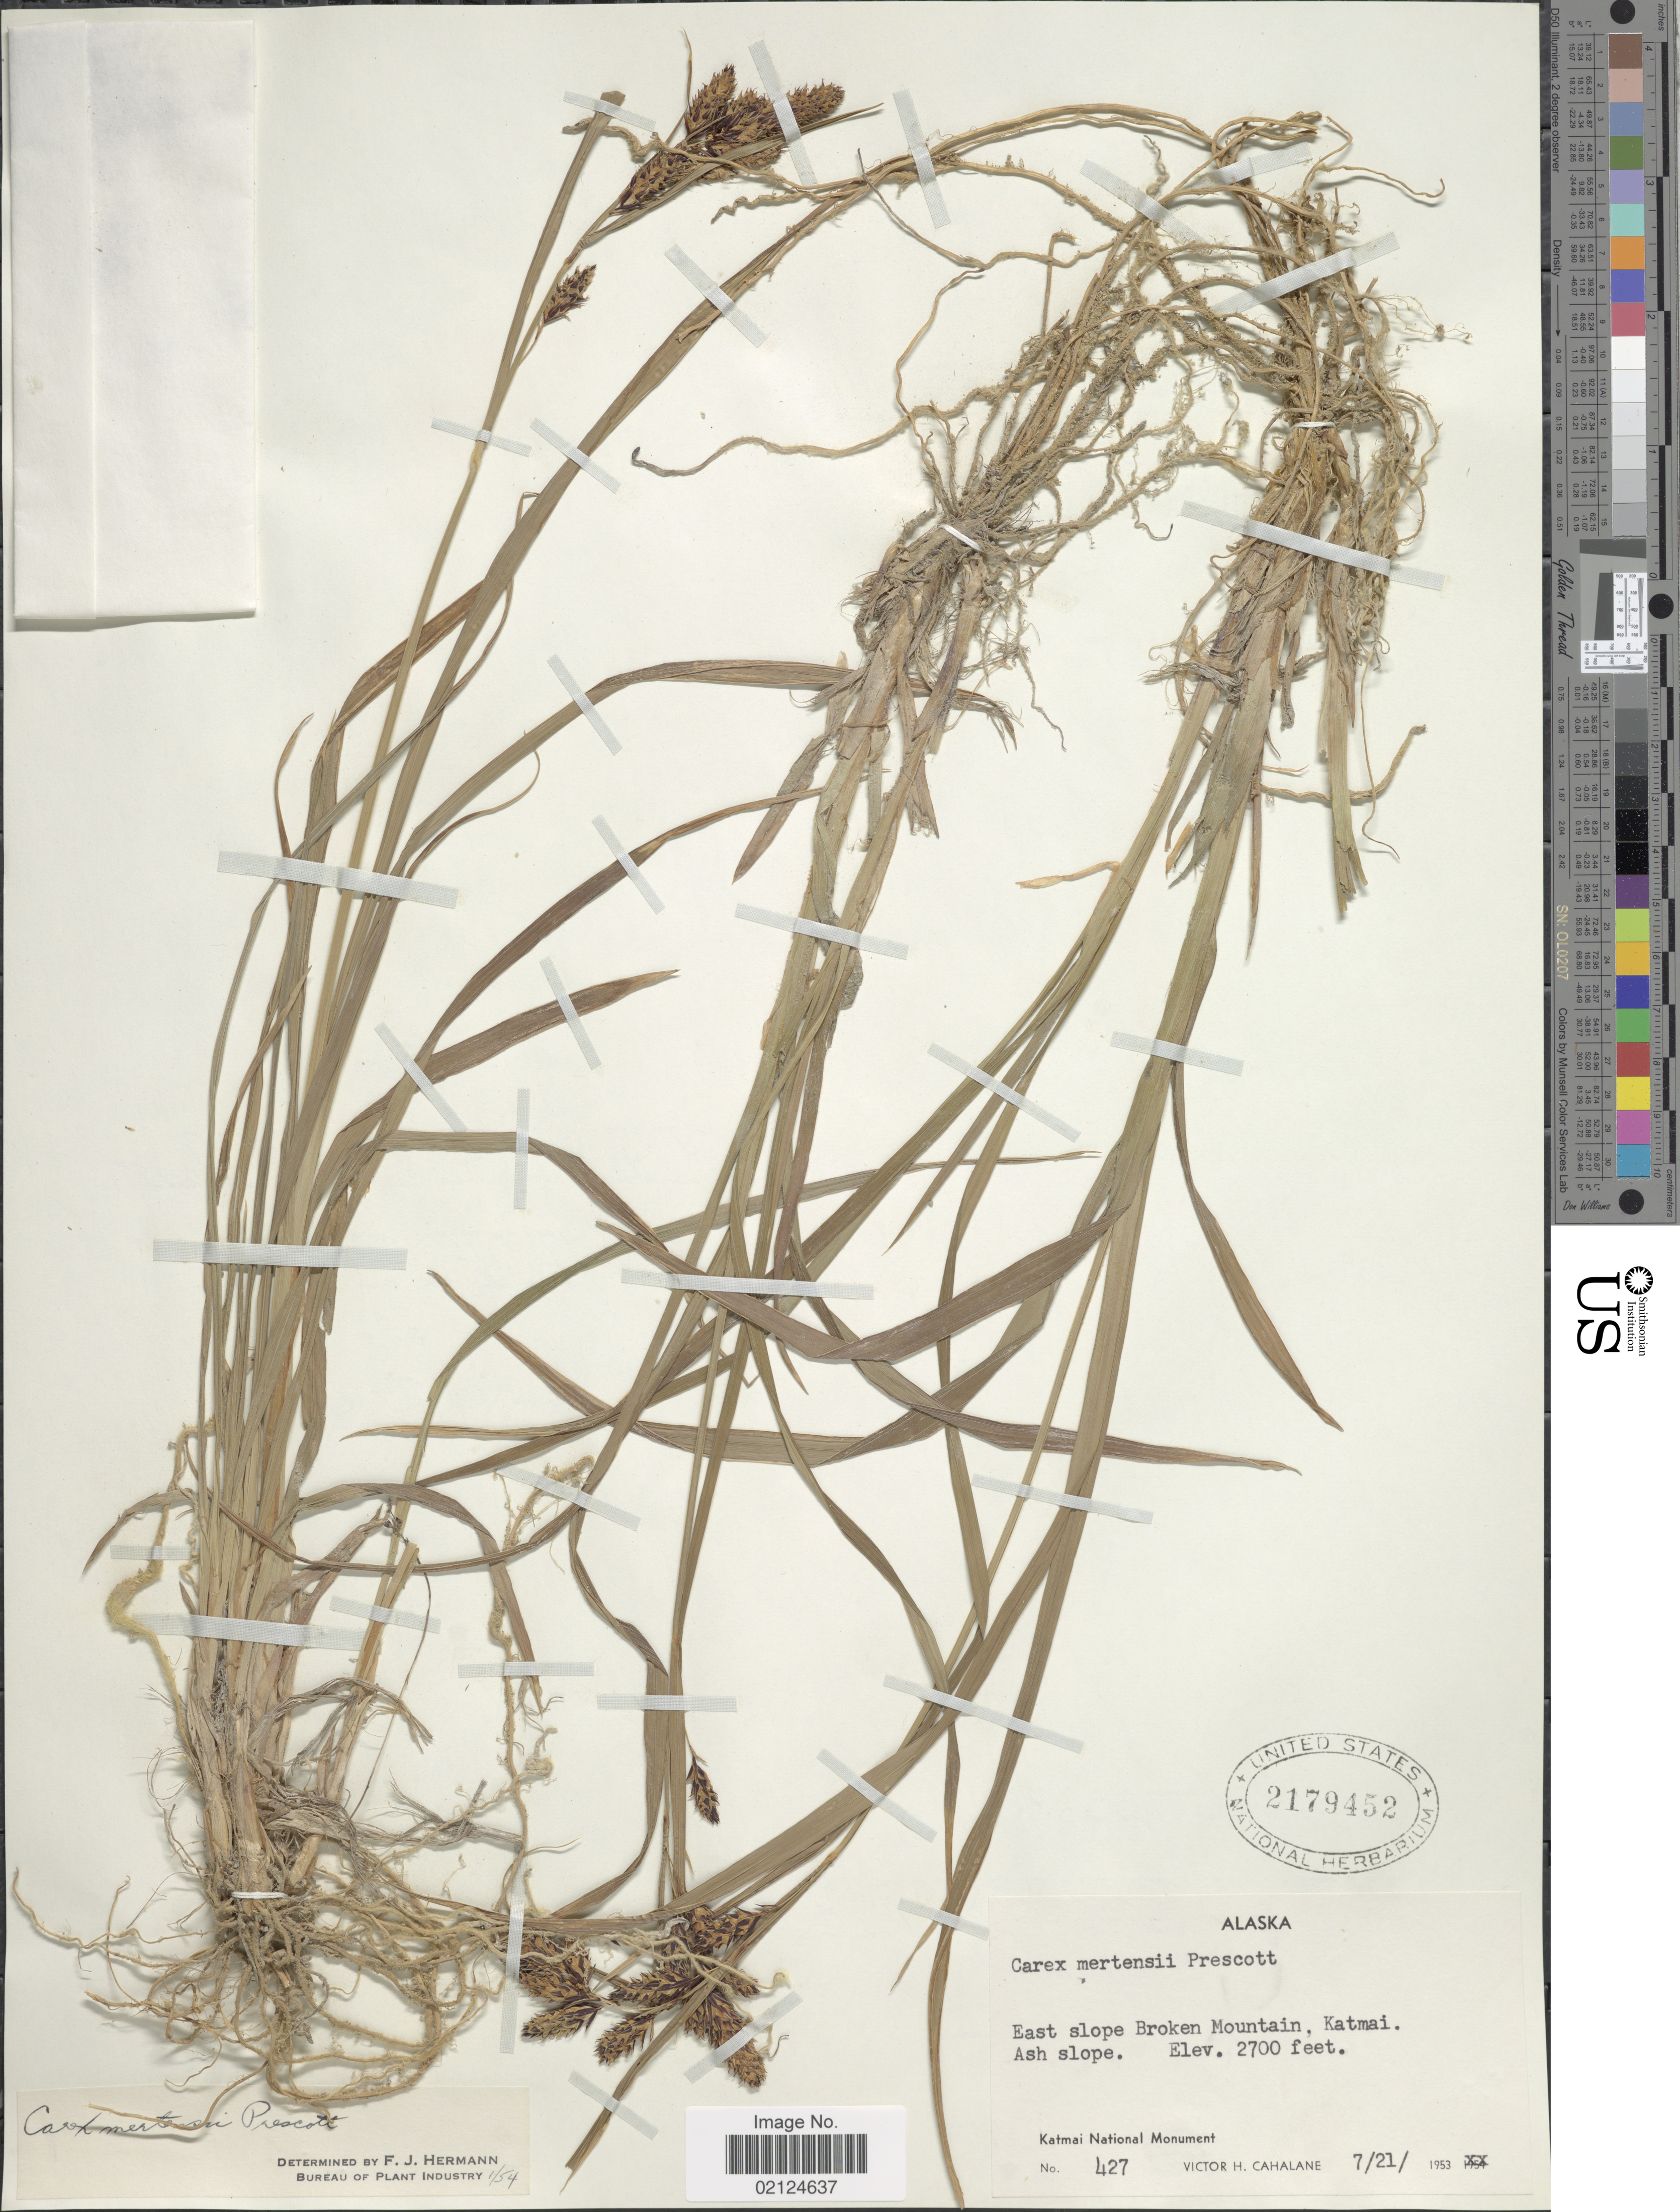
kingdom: Plantae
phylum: Tracheophyta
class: Liliopsida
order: Poales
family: Cyperaceae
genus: Carex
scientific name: Carex mertensii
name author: J.D. Prescott ex Bong.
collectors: V. Cahalane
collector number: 427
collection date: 1953-07-21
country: United States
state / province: Alaska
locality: East slope Broke Mountain, Katmai, Ash slope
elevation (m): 823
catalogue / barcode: US 2179452